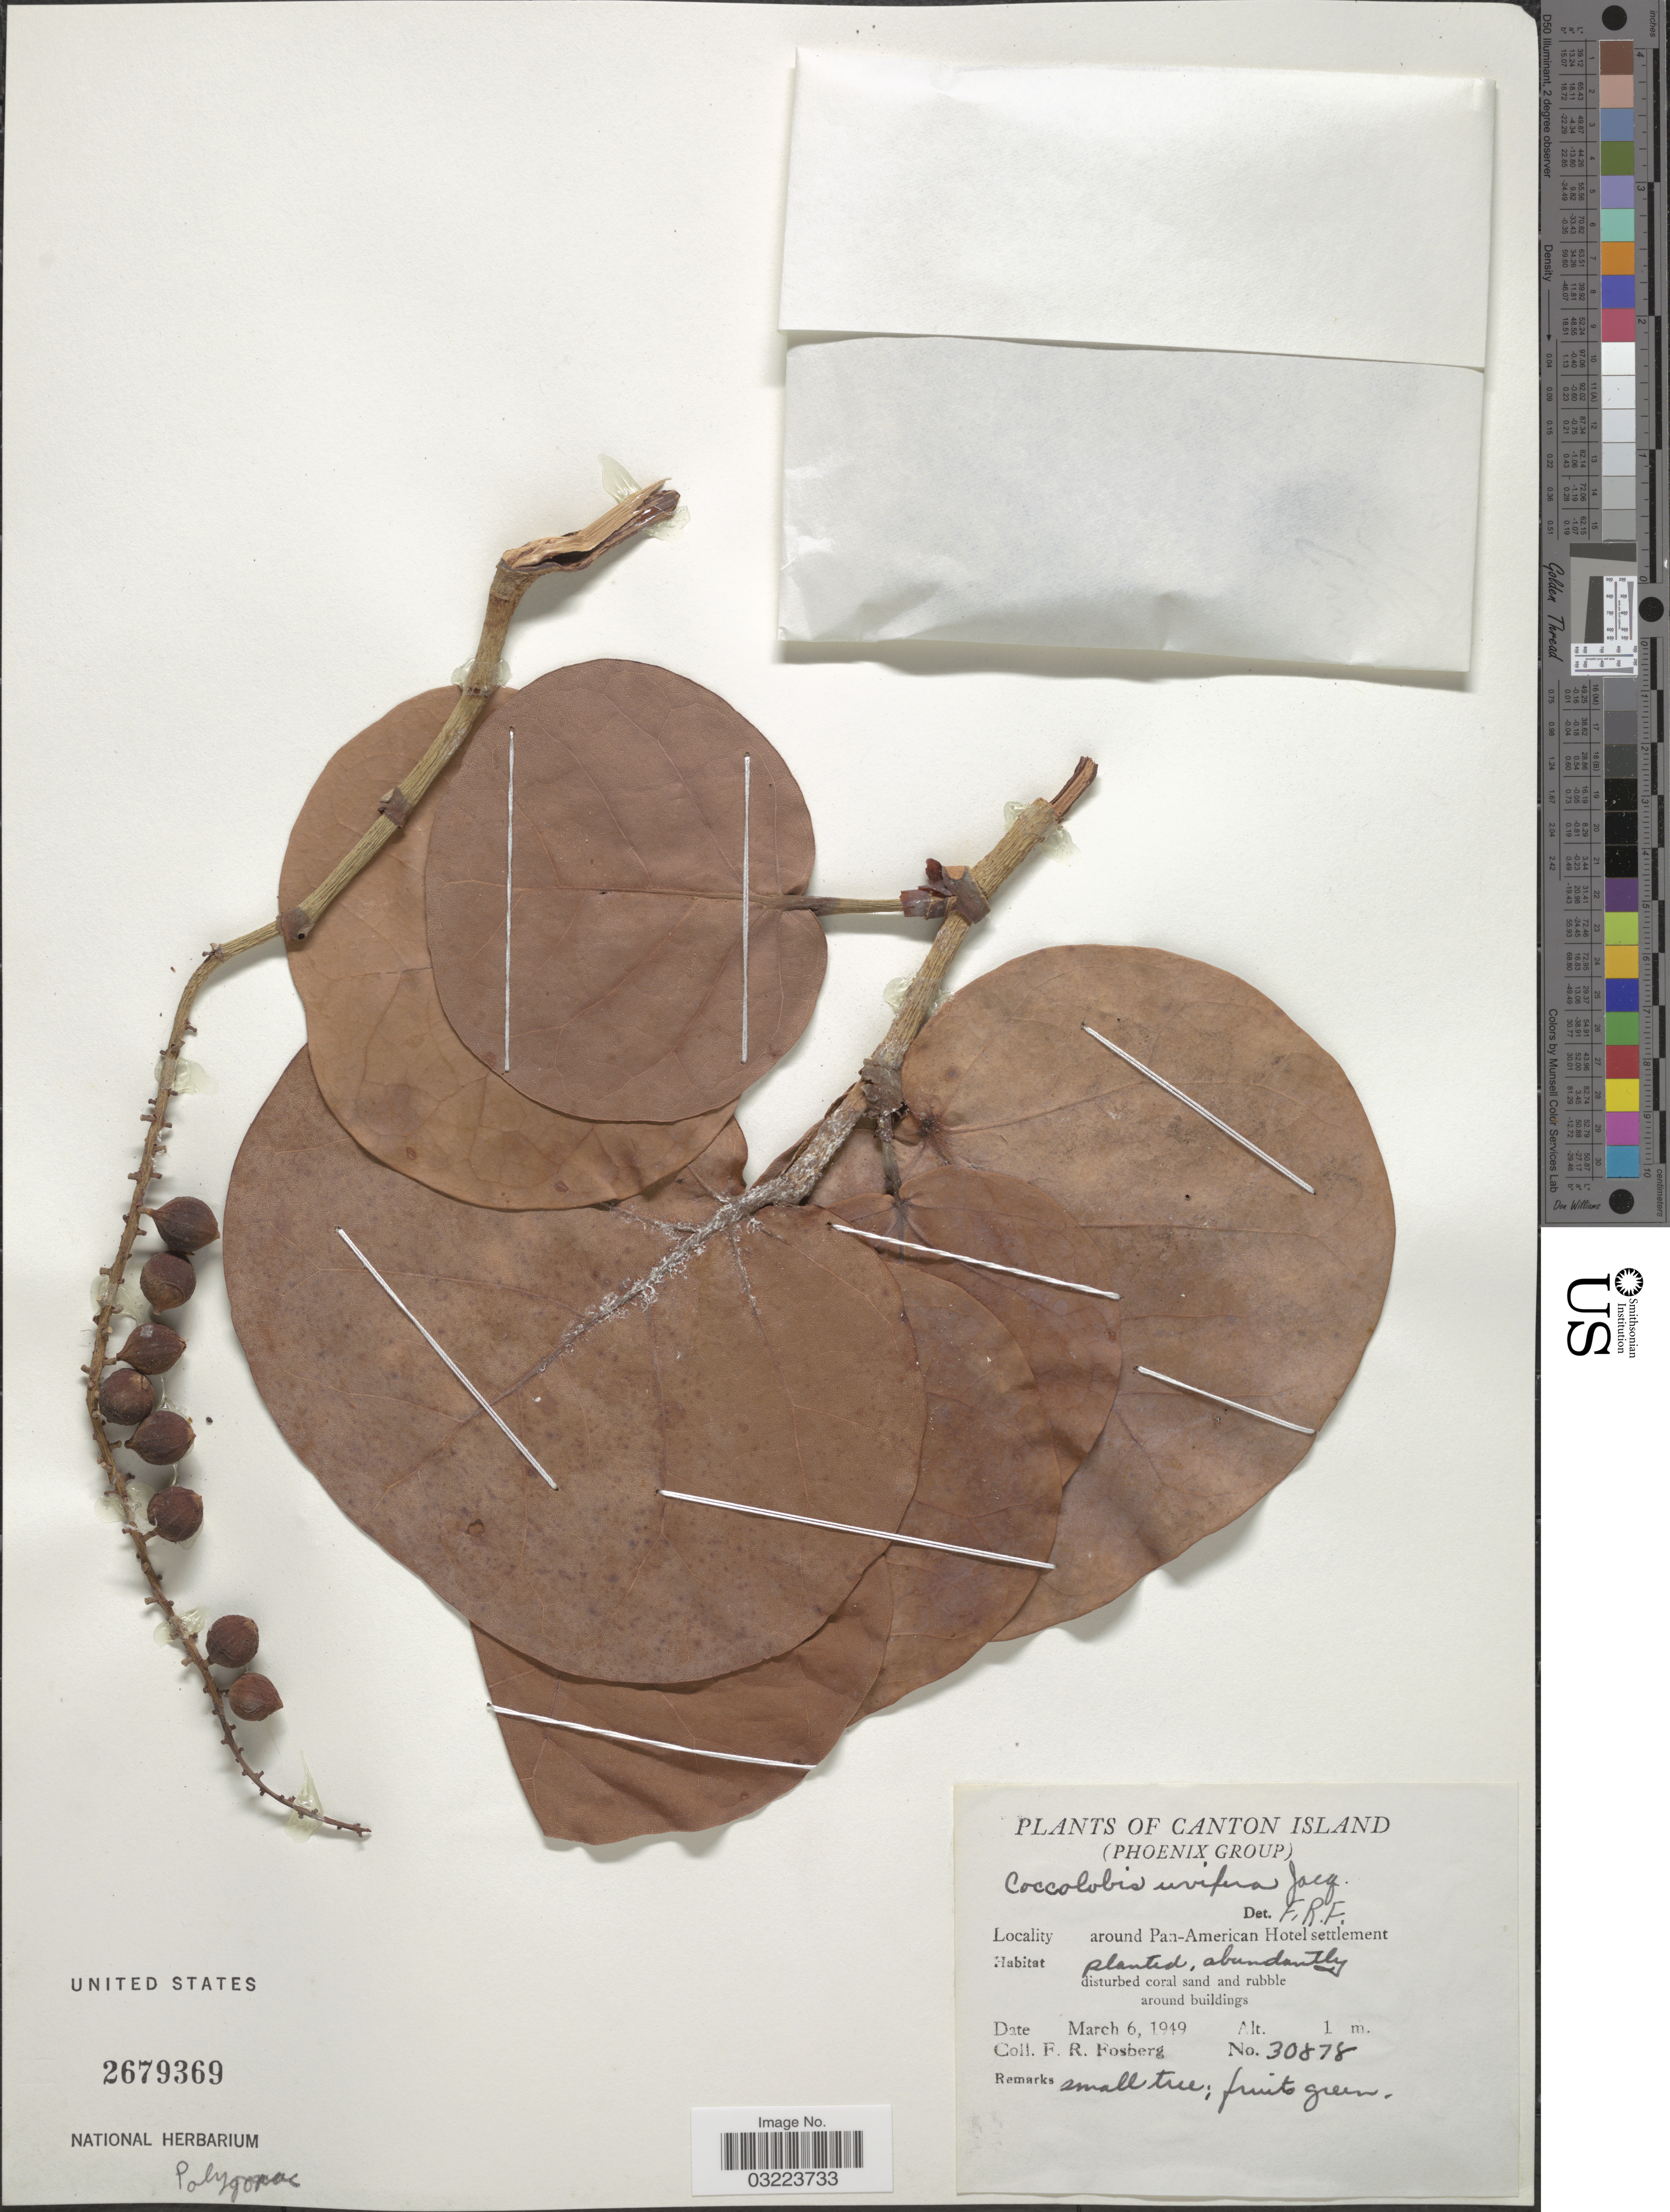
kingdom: Plantae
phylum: Tracheophyta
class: Magnoliopsida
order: Caryophyllales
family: Polygonaceae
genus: Coccoloba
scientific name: Coccoloba uvifera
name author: L.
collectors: F. R. Fosberg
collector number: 30878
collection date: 1949-03-06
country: Kiribati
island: Kanton [Canton] Atoll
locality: Canton Island (Phoenix Group). Around Pan-American Hotel settlement.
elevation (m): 1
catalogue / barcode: US 2679369